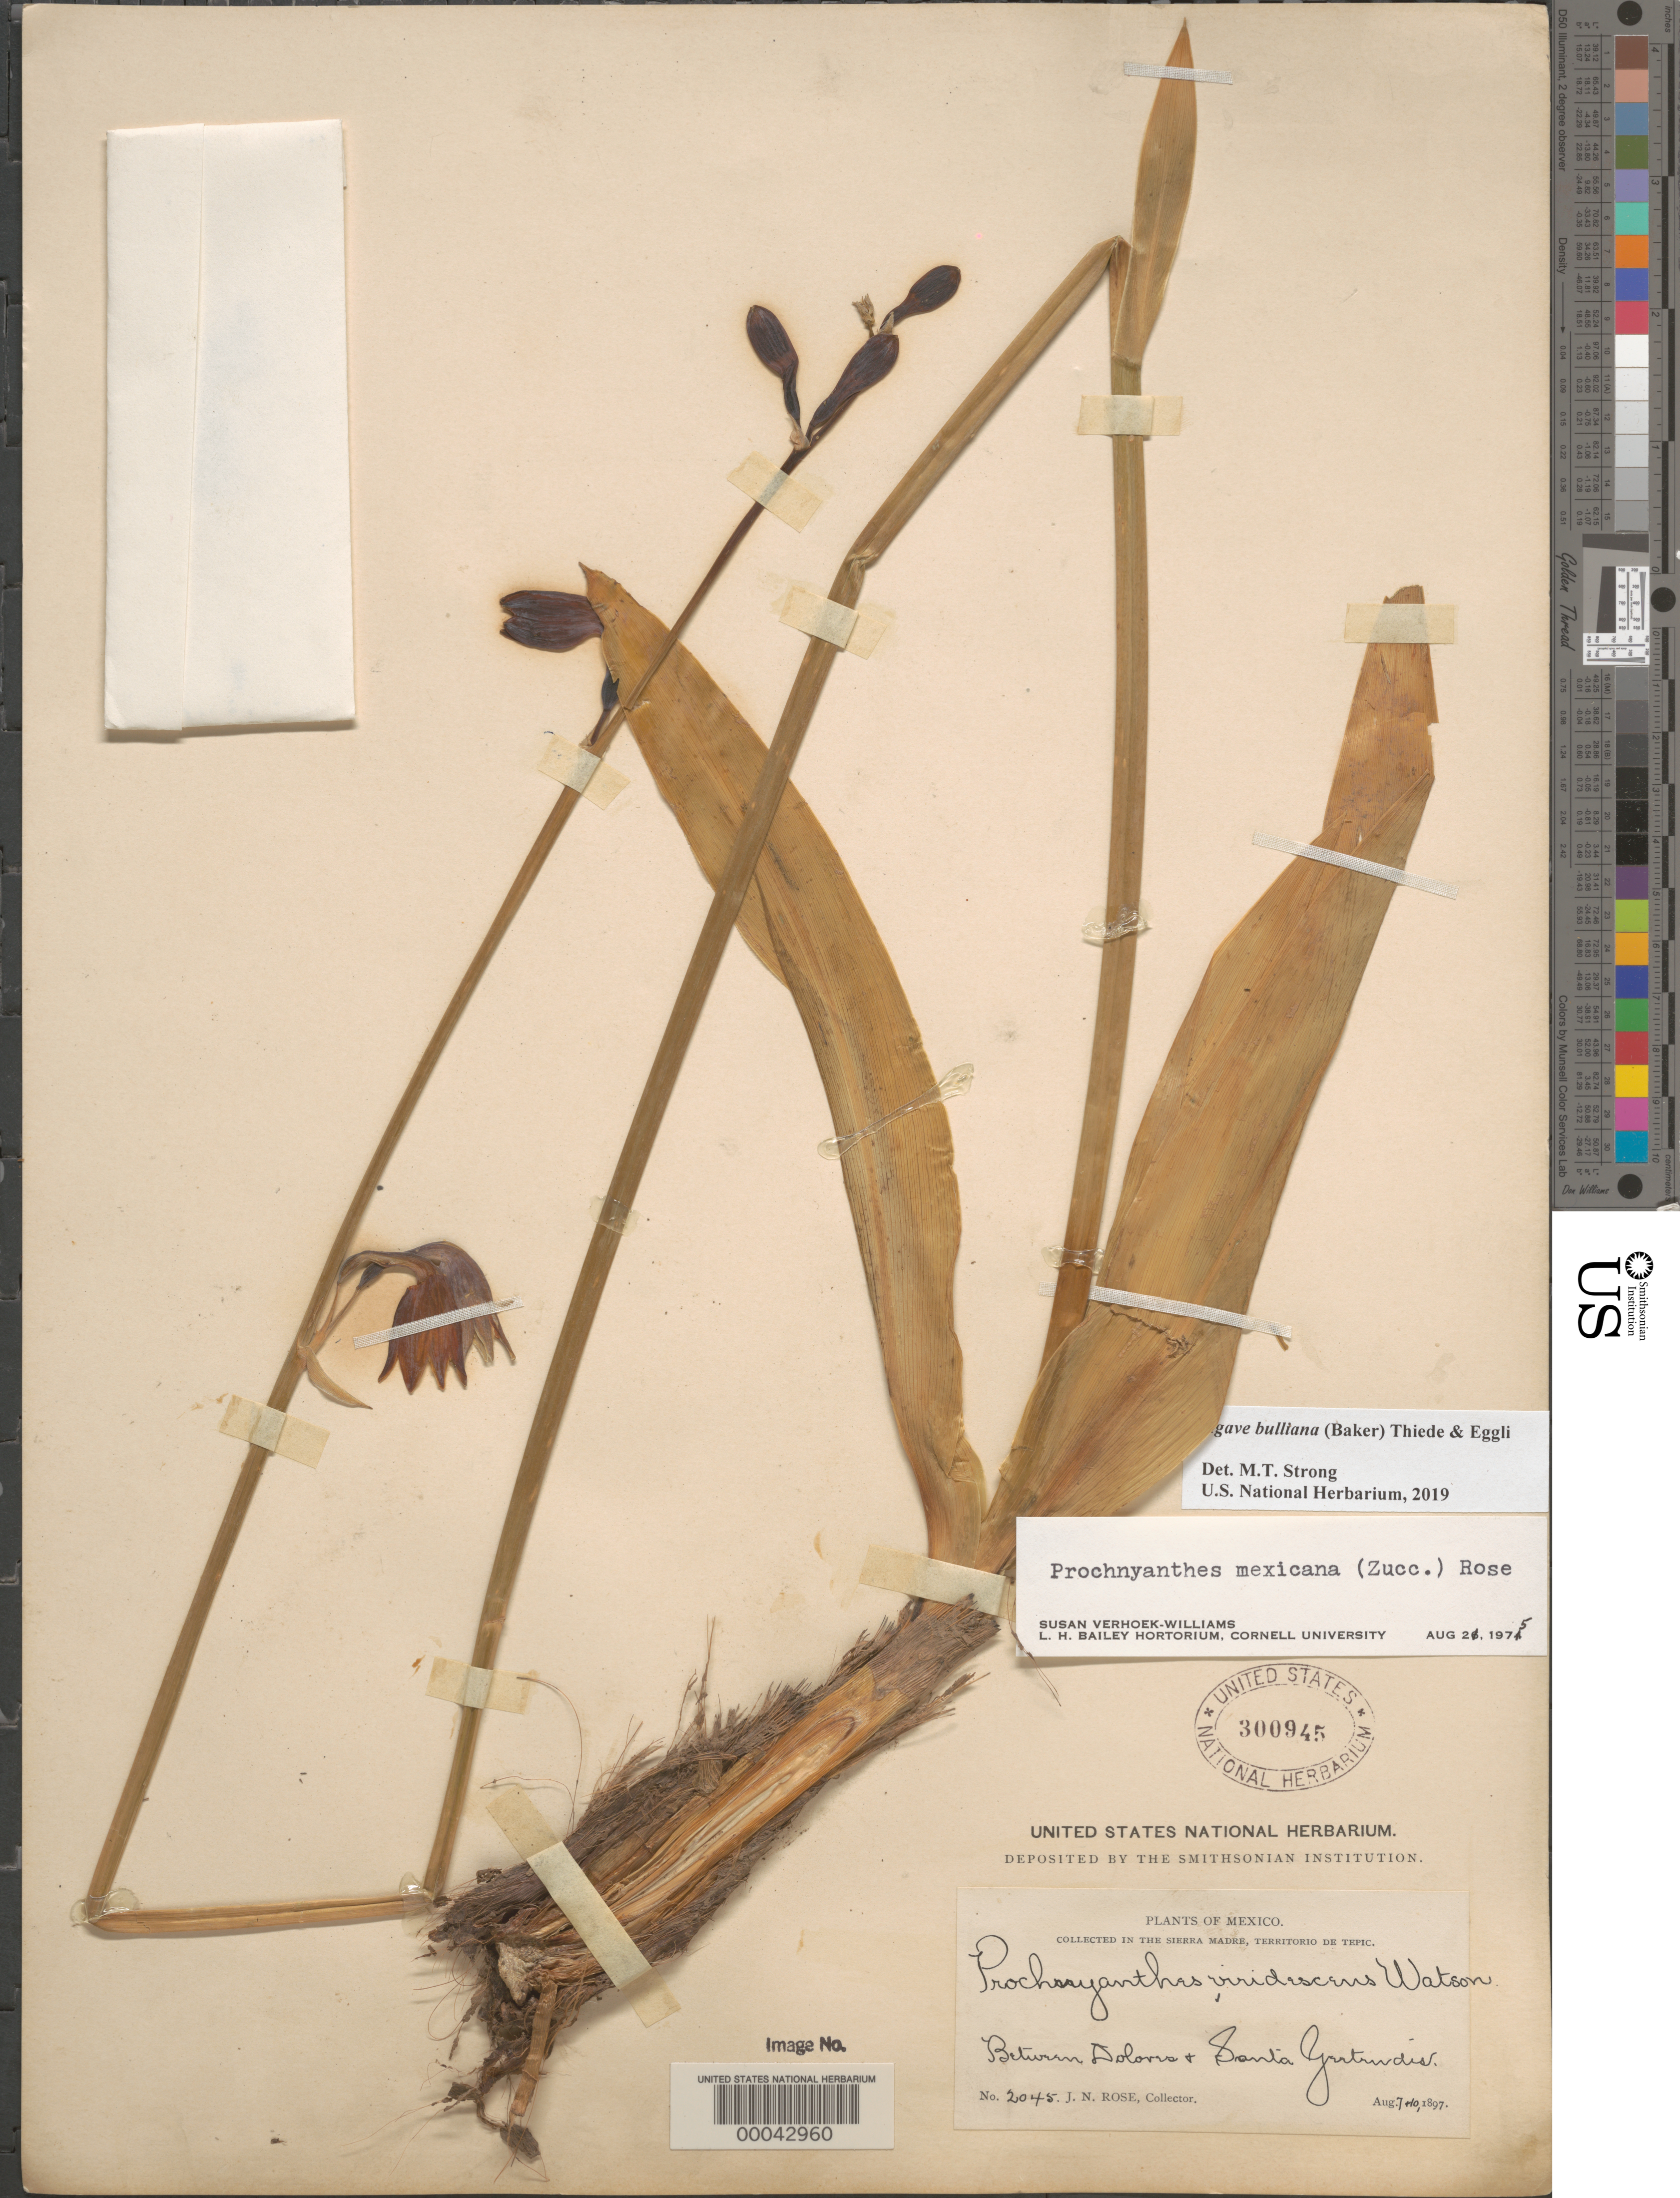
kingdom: Plantae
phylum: Tracheophyta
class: Liliopsida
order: Asparagales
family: Asparagaceae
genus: Agave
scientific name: Agave bulliana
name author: (Baker) Thiede & Eggli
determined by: Strong, Mark T., (BOT), Smithsonian Institution - National Museum of Natural History (UNITED STATES)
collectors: J. N. Rose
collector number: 2045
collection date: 1897-08-07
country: Mexico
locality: In the Sierra Madre, Territorio de Tepic, Between Dolores, Santa Gertrudis.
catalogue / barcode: US 300945